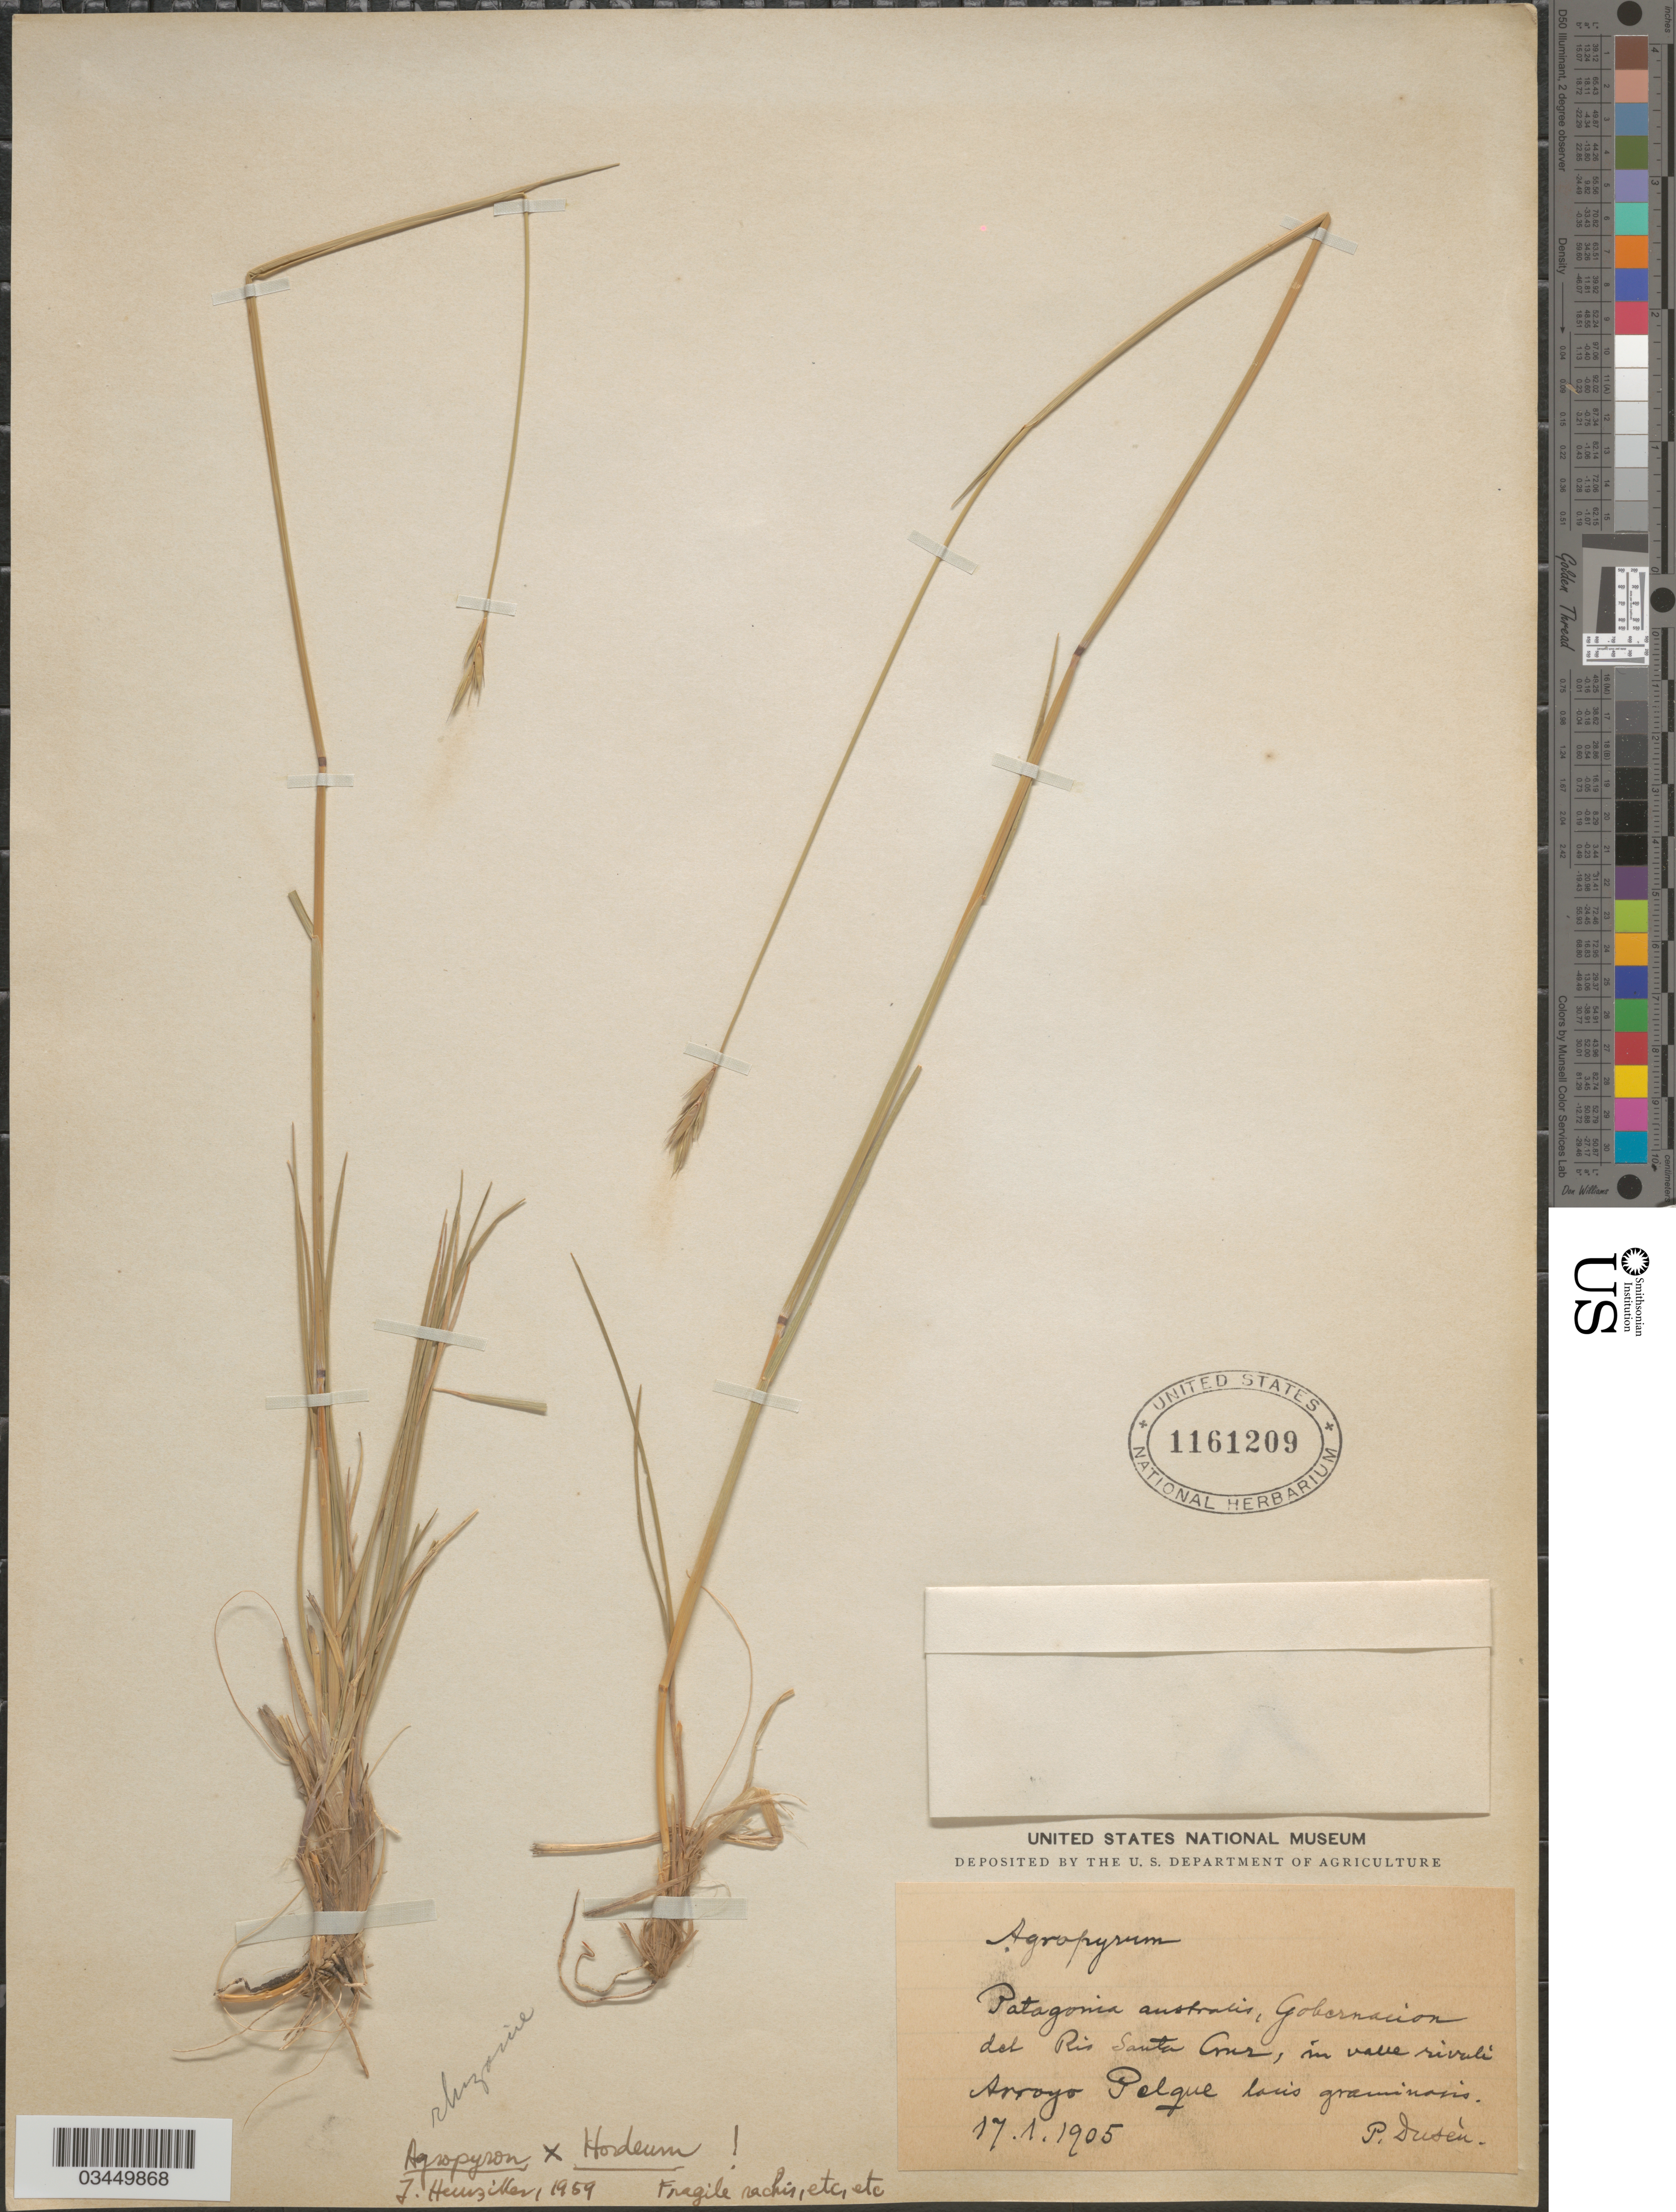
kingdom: Plantae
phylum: Tracheophyta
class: Liliopsida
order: Poales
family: Poaceae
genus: Elymus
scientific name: Elymus sp.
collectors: P. Dusén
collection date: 1905-01-17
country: Argentina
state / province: Santa Cruz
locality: Patagonia australis, Gobernacion del Rio Santa Cruz, in valle rivuli Arroyo Pelque locis graminosis.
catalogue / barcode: US 1161209